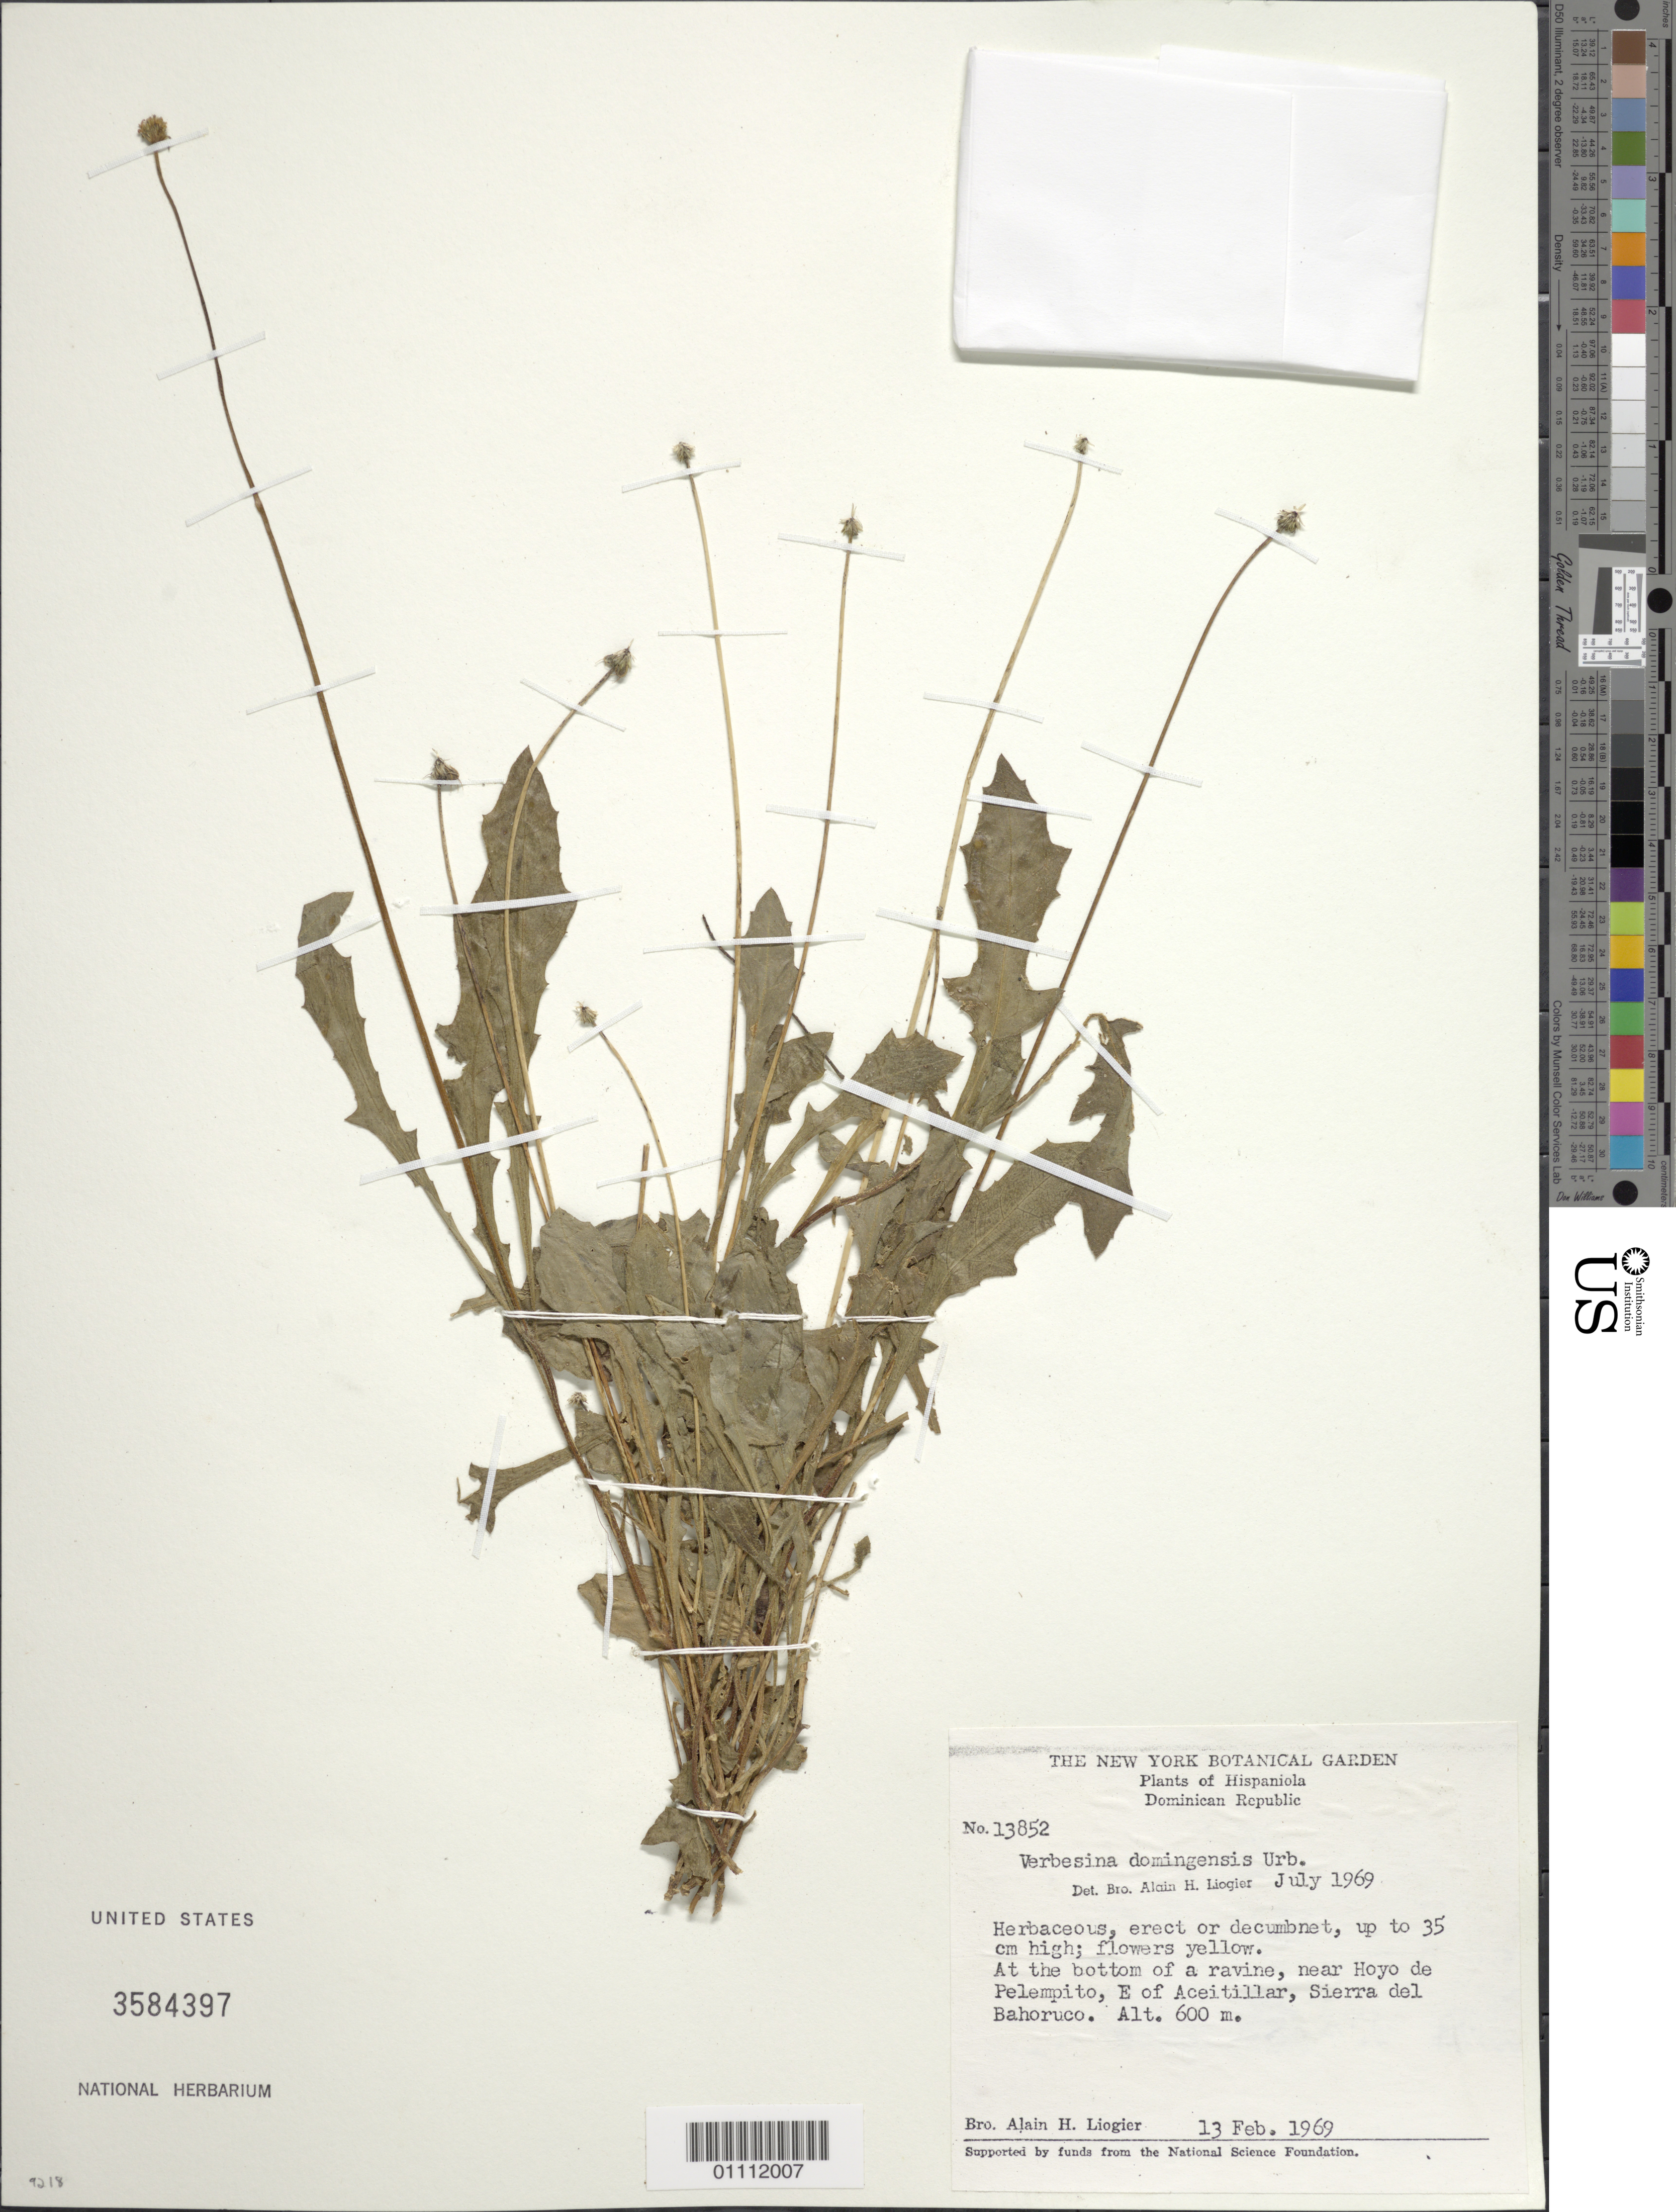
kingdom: Plantae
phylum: Tracheophyta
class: Magnoliopsida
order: Asterales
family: Asteraceae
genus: Verbesina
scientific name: Verbesina domingensis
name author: Urb.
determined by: Liogier, Alain H.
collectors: A. H. Liogier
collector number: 13852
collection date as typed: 13 Feb 1969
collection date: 1969-02-13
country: Dominican Republic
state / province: Pedernales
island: Hispaniola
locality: Sierra del Bahoruco, near Hoyo de Pelempito, E of Aceitillar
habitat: At the bottom of a ravine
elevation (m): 600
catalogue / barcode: US 3584397